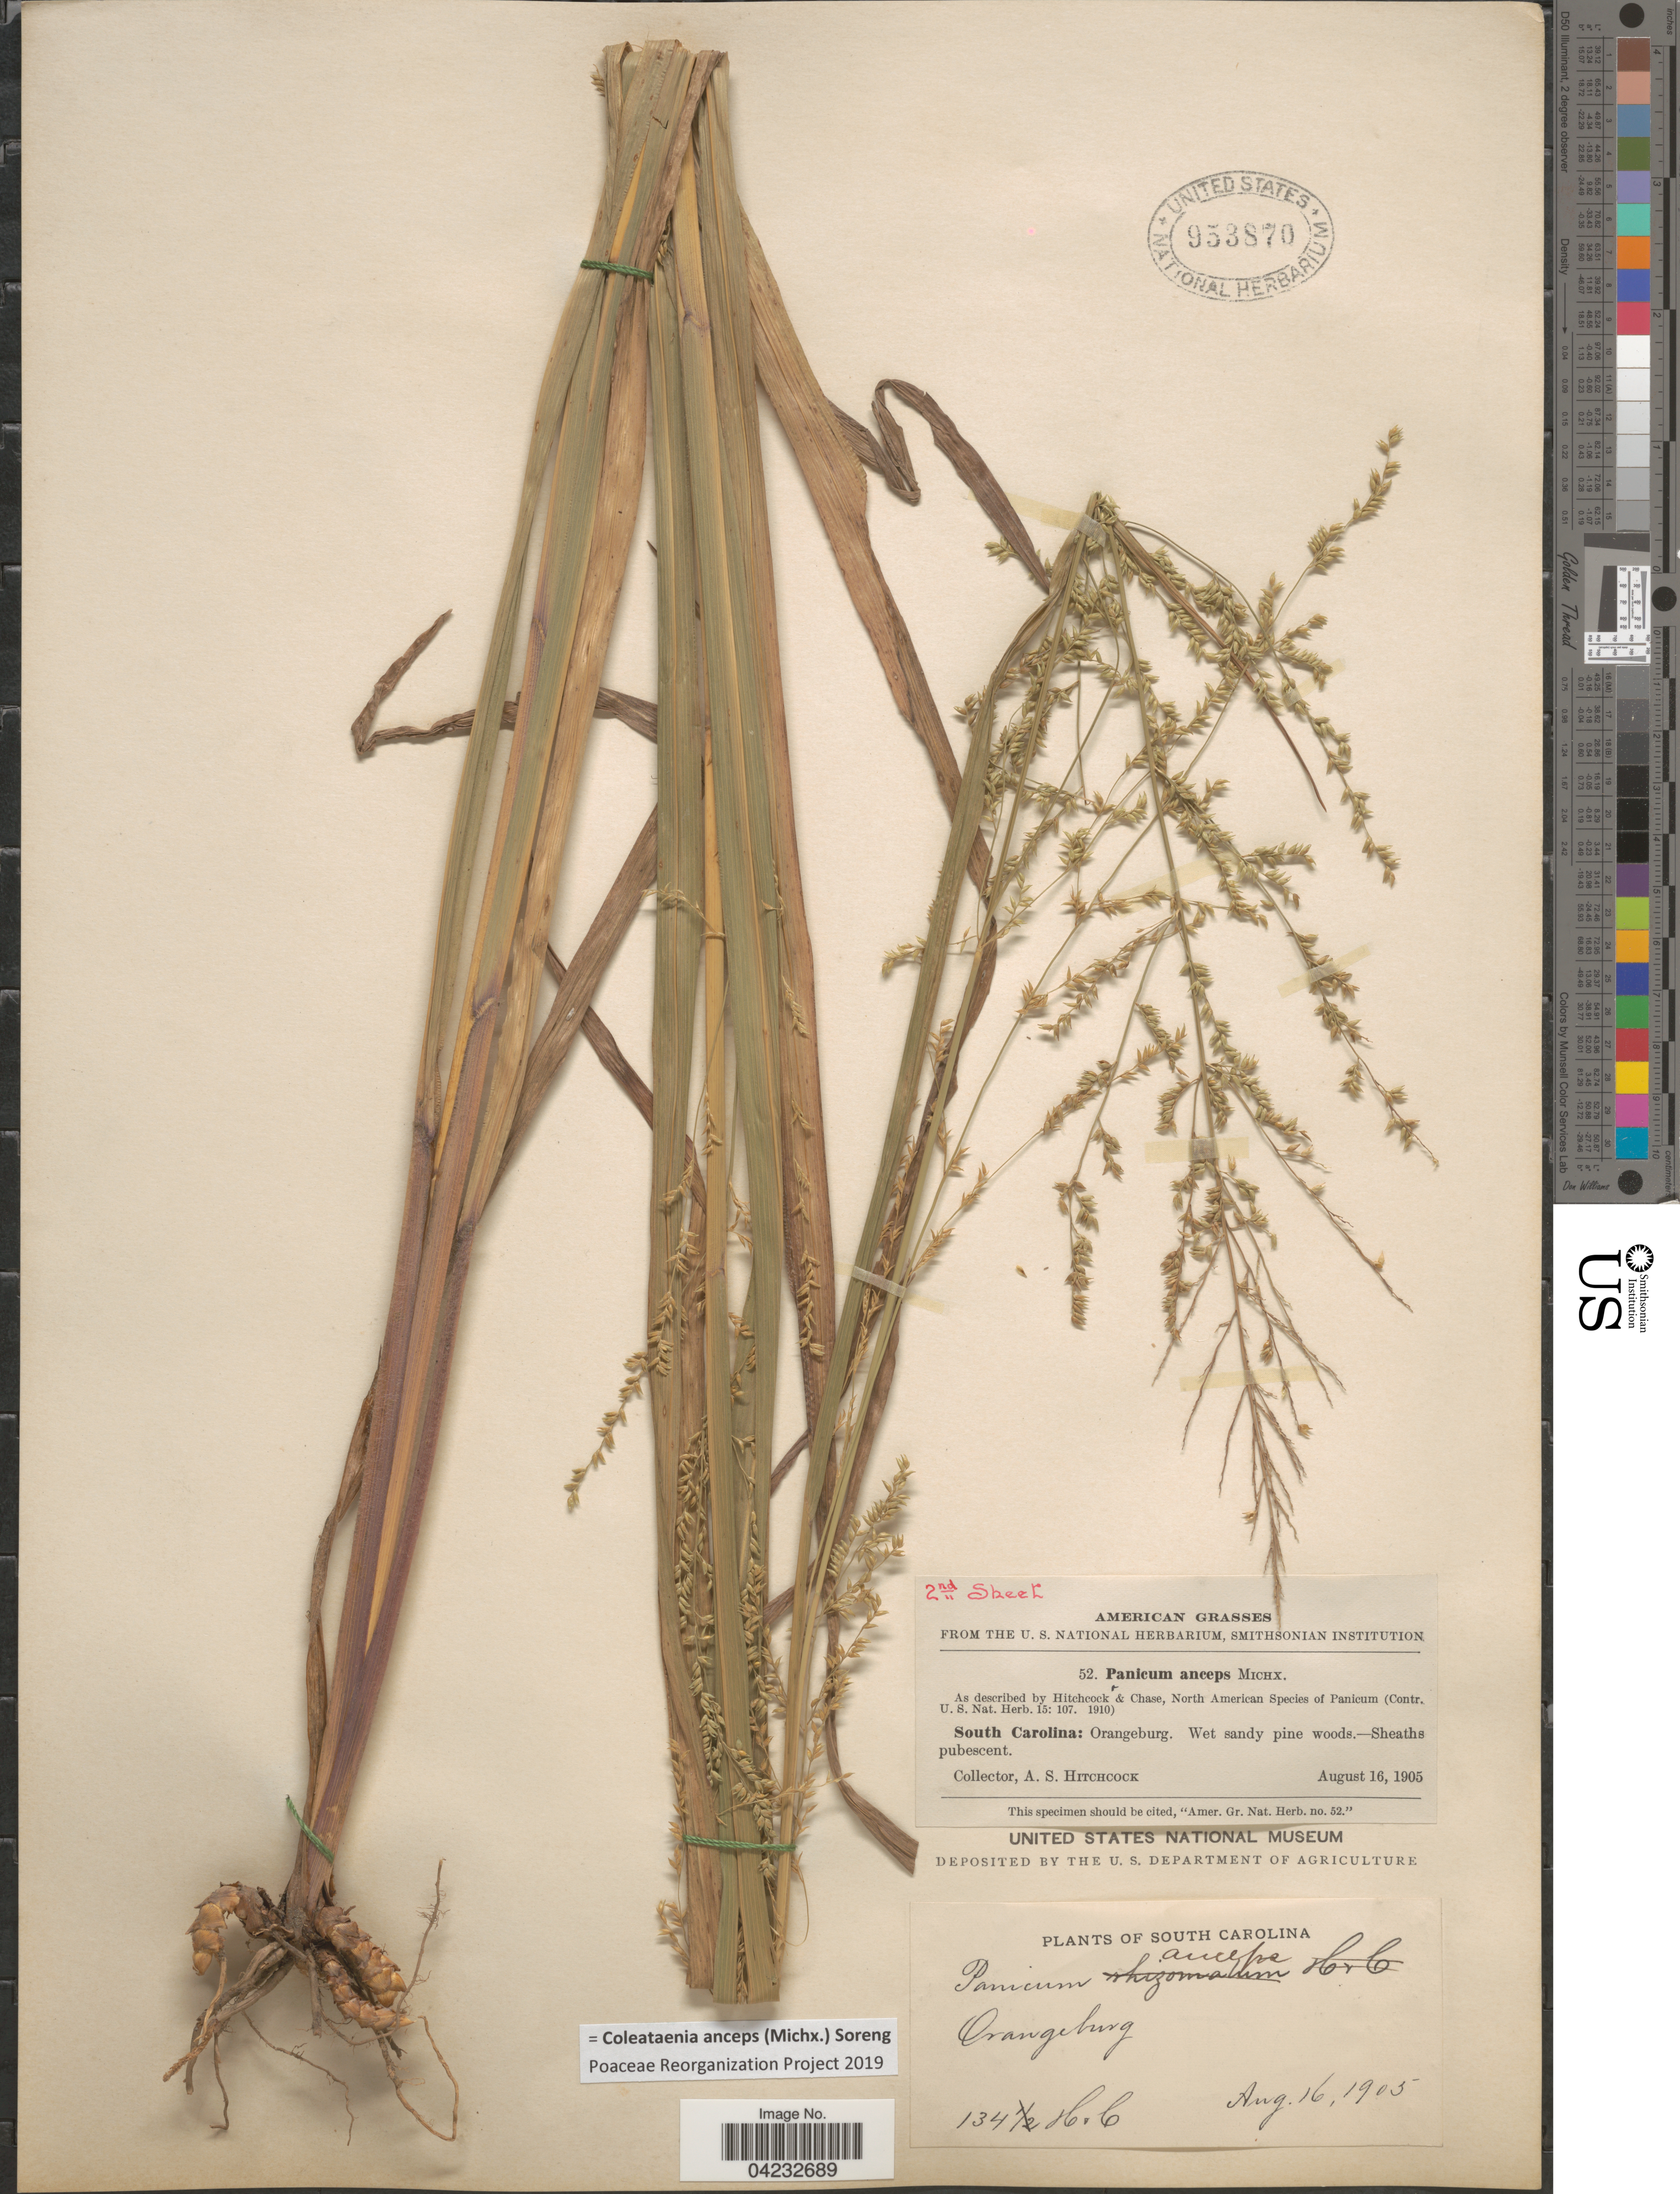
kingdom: Plantae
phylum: Tracheophyta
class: Liliopsida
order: Poales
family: Poaceae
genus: Coleataenia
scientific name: Coleataenia anceps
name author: (Michx.) Soreng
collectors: A. S. Hitchcock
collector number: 52/134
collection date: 1905-08-16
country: United States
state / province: South Carolina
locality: Orangeburg.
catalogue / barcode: US 953870